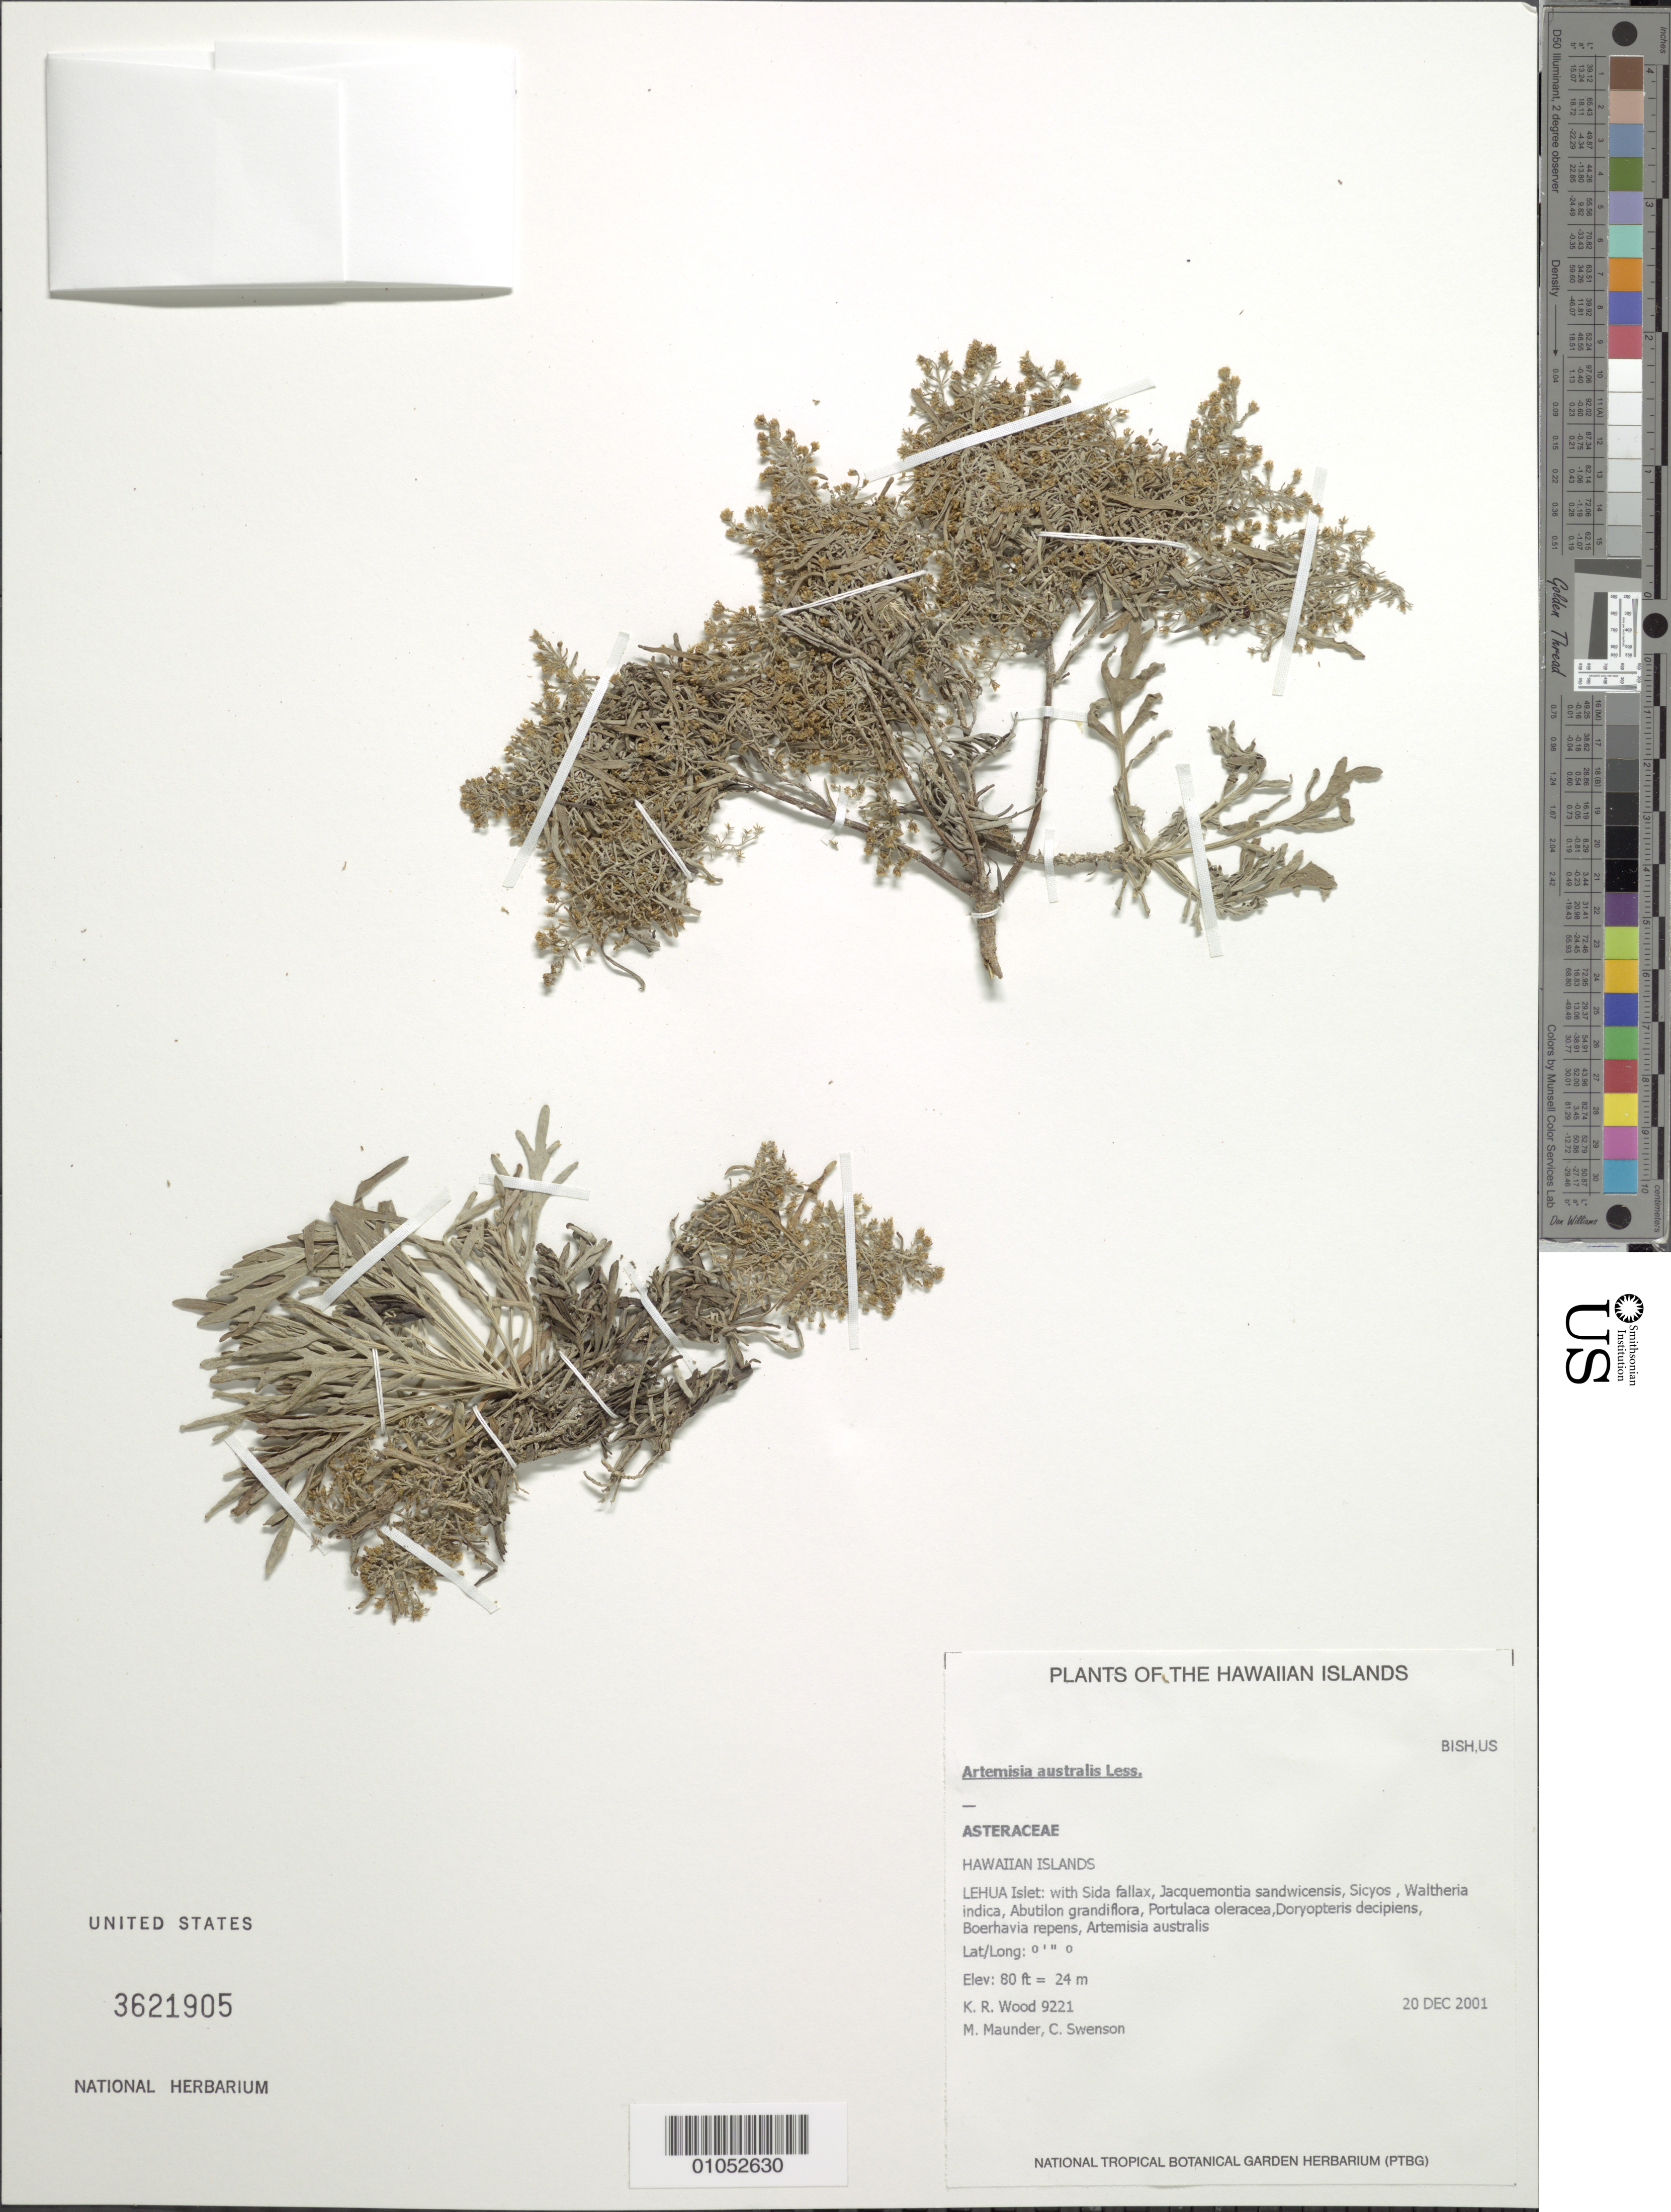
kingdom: Plantae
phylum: Tracheophyta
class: Magnoliopsida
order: Asterales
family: Asteraceae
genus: Artemisia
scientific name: Artemisia australis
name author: Less.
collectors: K. R. Wood, M. Maunder & C. Swenson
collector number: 9221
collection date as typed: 20 Dec 2001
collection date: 2001-12-20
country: United States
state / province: Hawaii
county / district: Kauai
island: Lehua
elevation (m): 24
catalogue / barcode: US 3621905